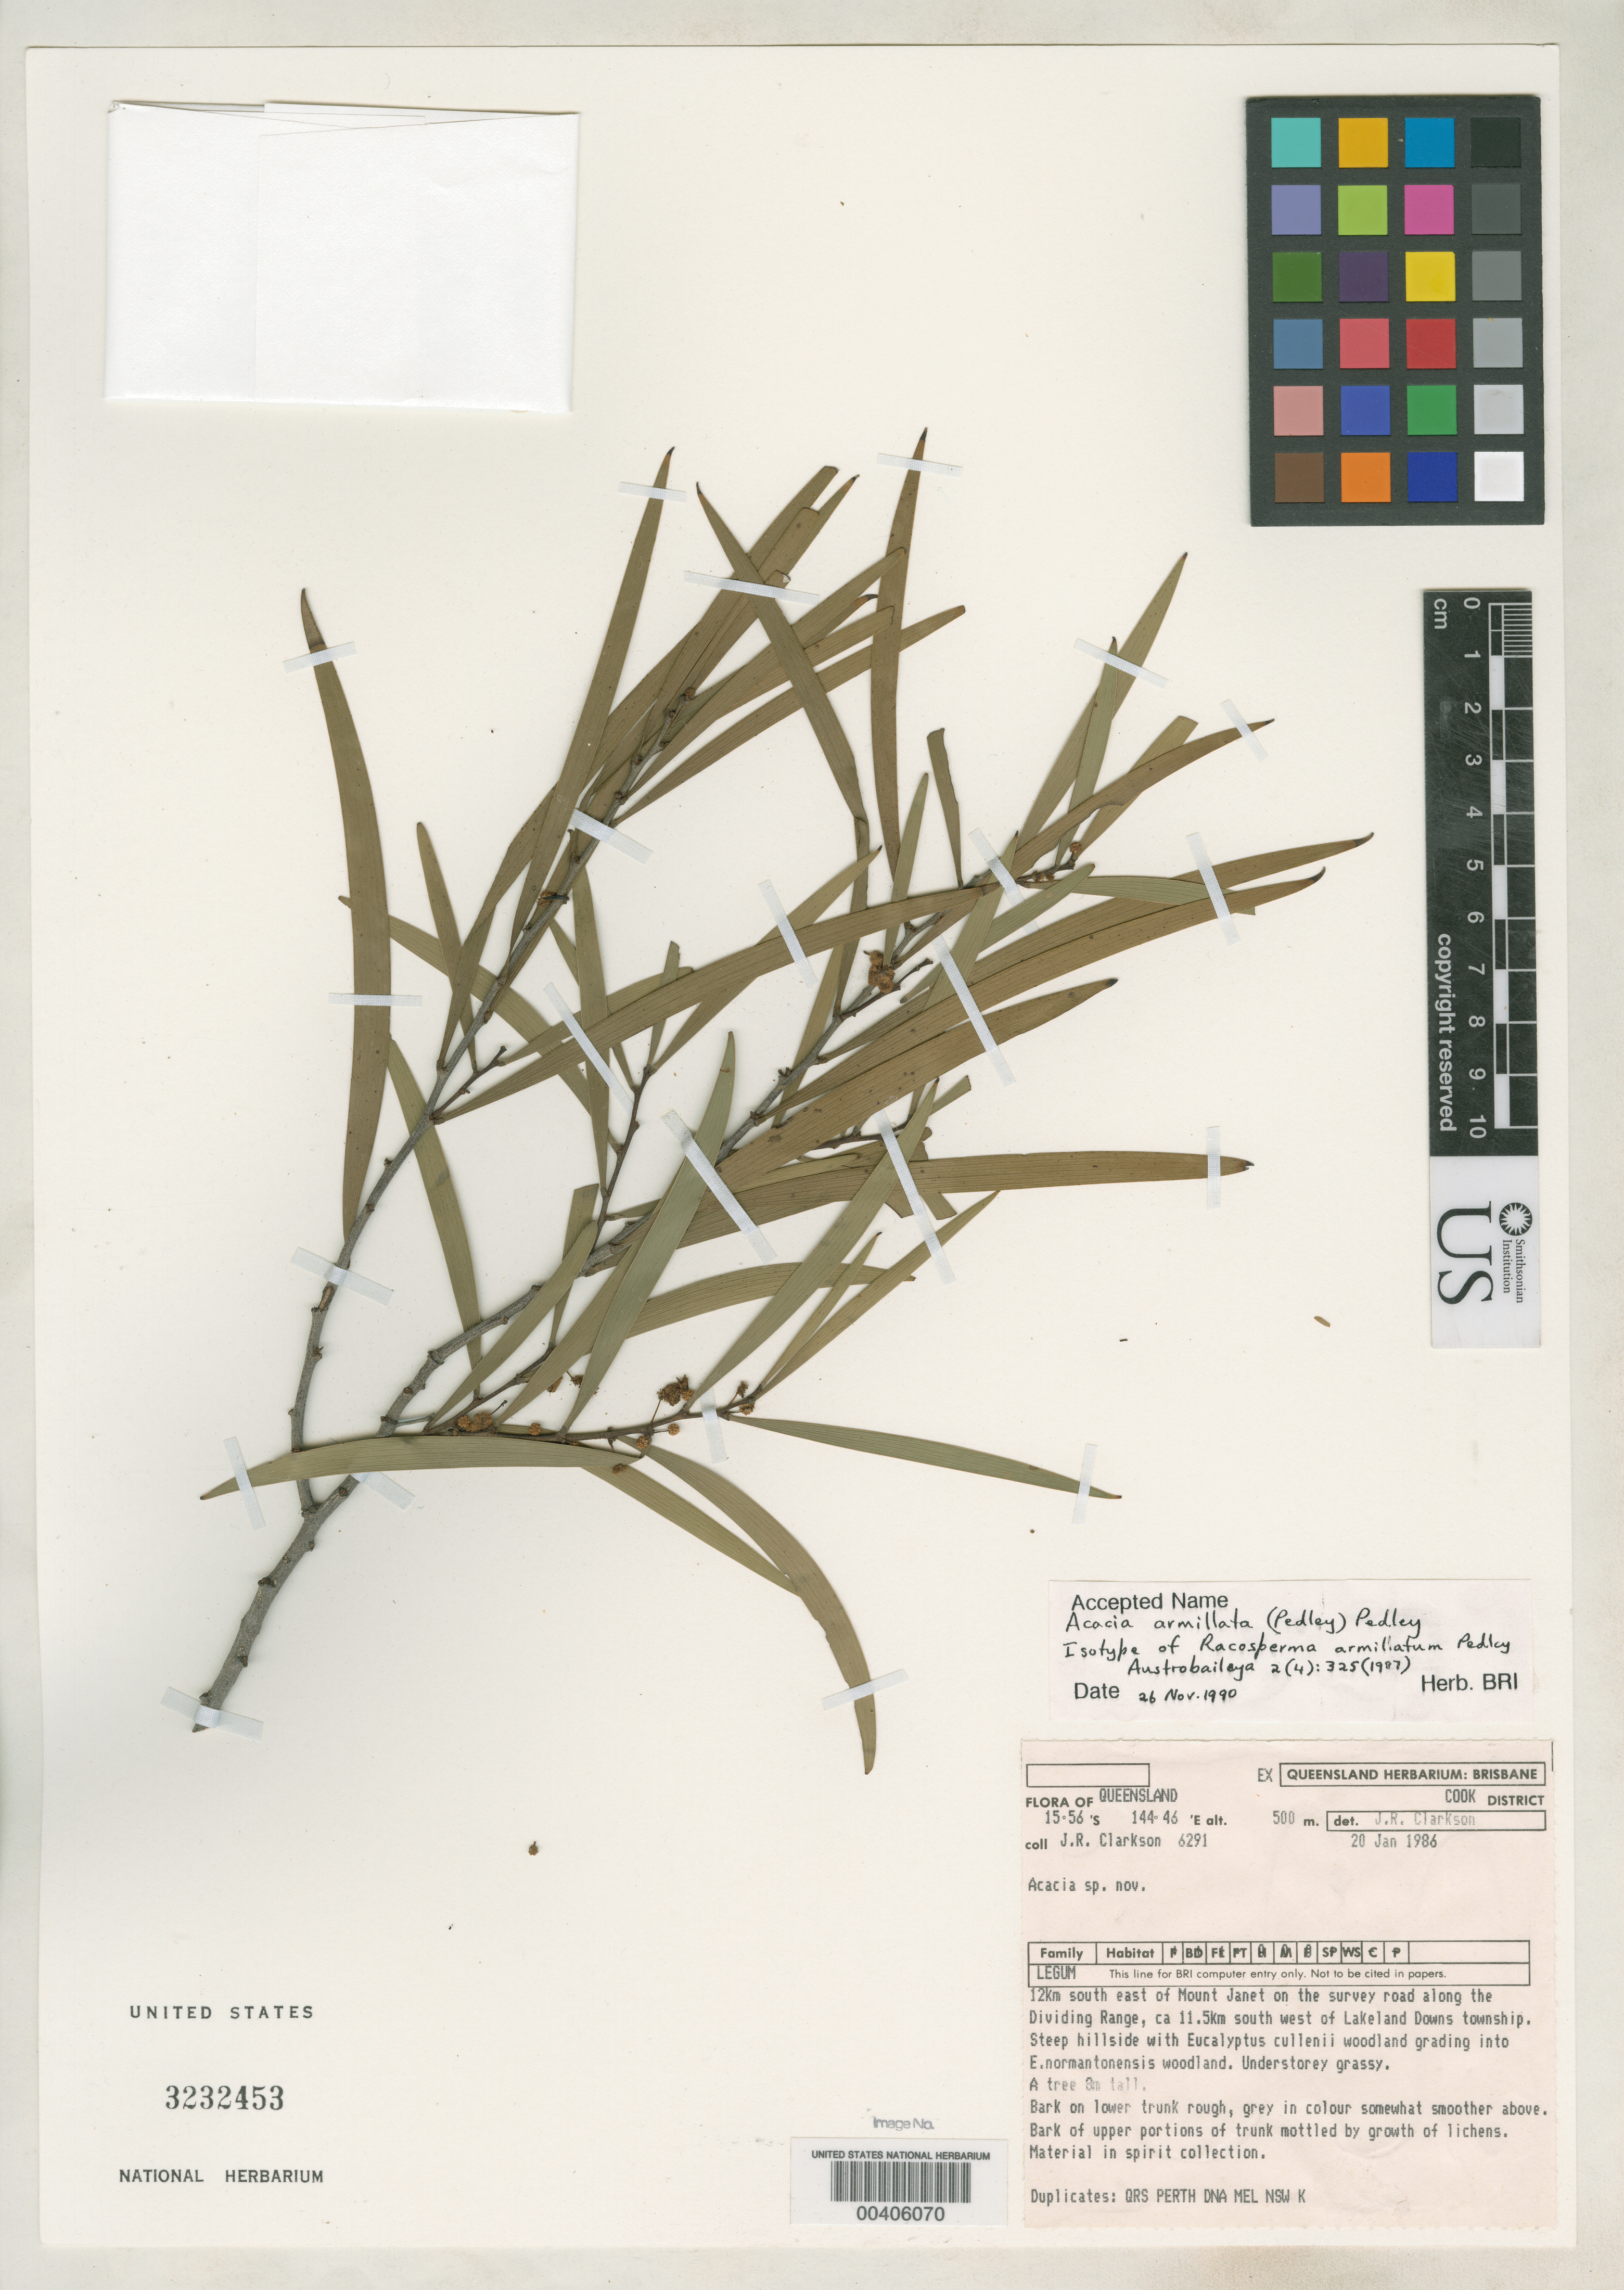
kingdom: Plantae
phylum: Tracheophyta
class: Magnoliopsida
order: Fabales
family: Fabaceae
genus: Racosperma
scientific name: Racosperma armillatum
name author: Pedley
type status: Isotype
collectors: J. Clarkson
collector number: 6291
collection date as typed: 20 Jan 1986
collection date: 1986-01-20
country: Australia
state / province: Queensland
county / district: Cook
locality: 12 km E of Mount Janet on survey road along dividing Range, ca. 11 km SW of Lakeland Downs township.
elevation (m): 500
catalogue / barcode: US 3232453